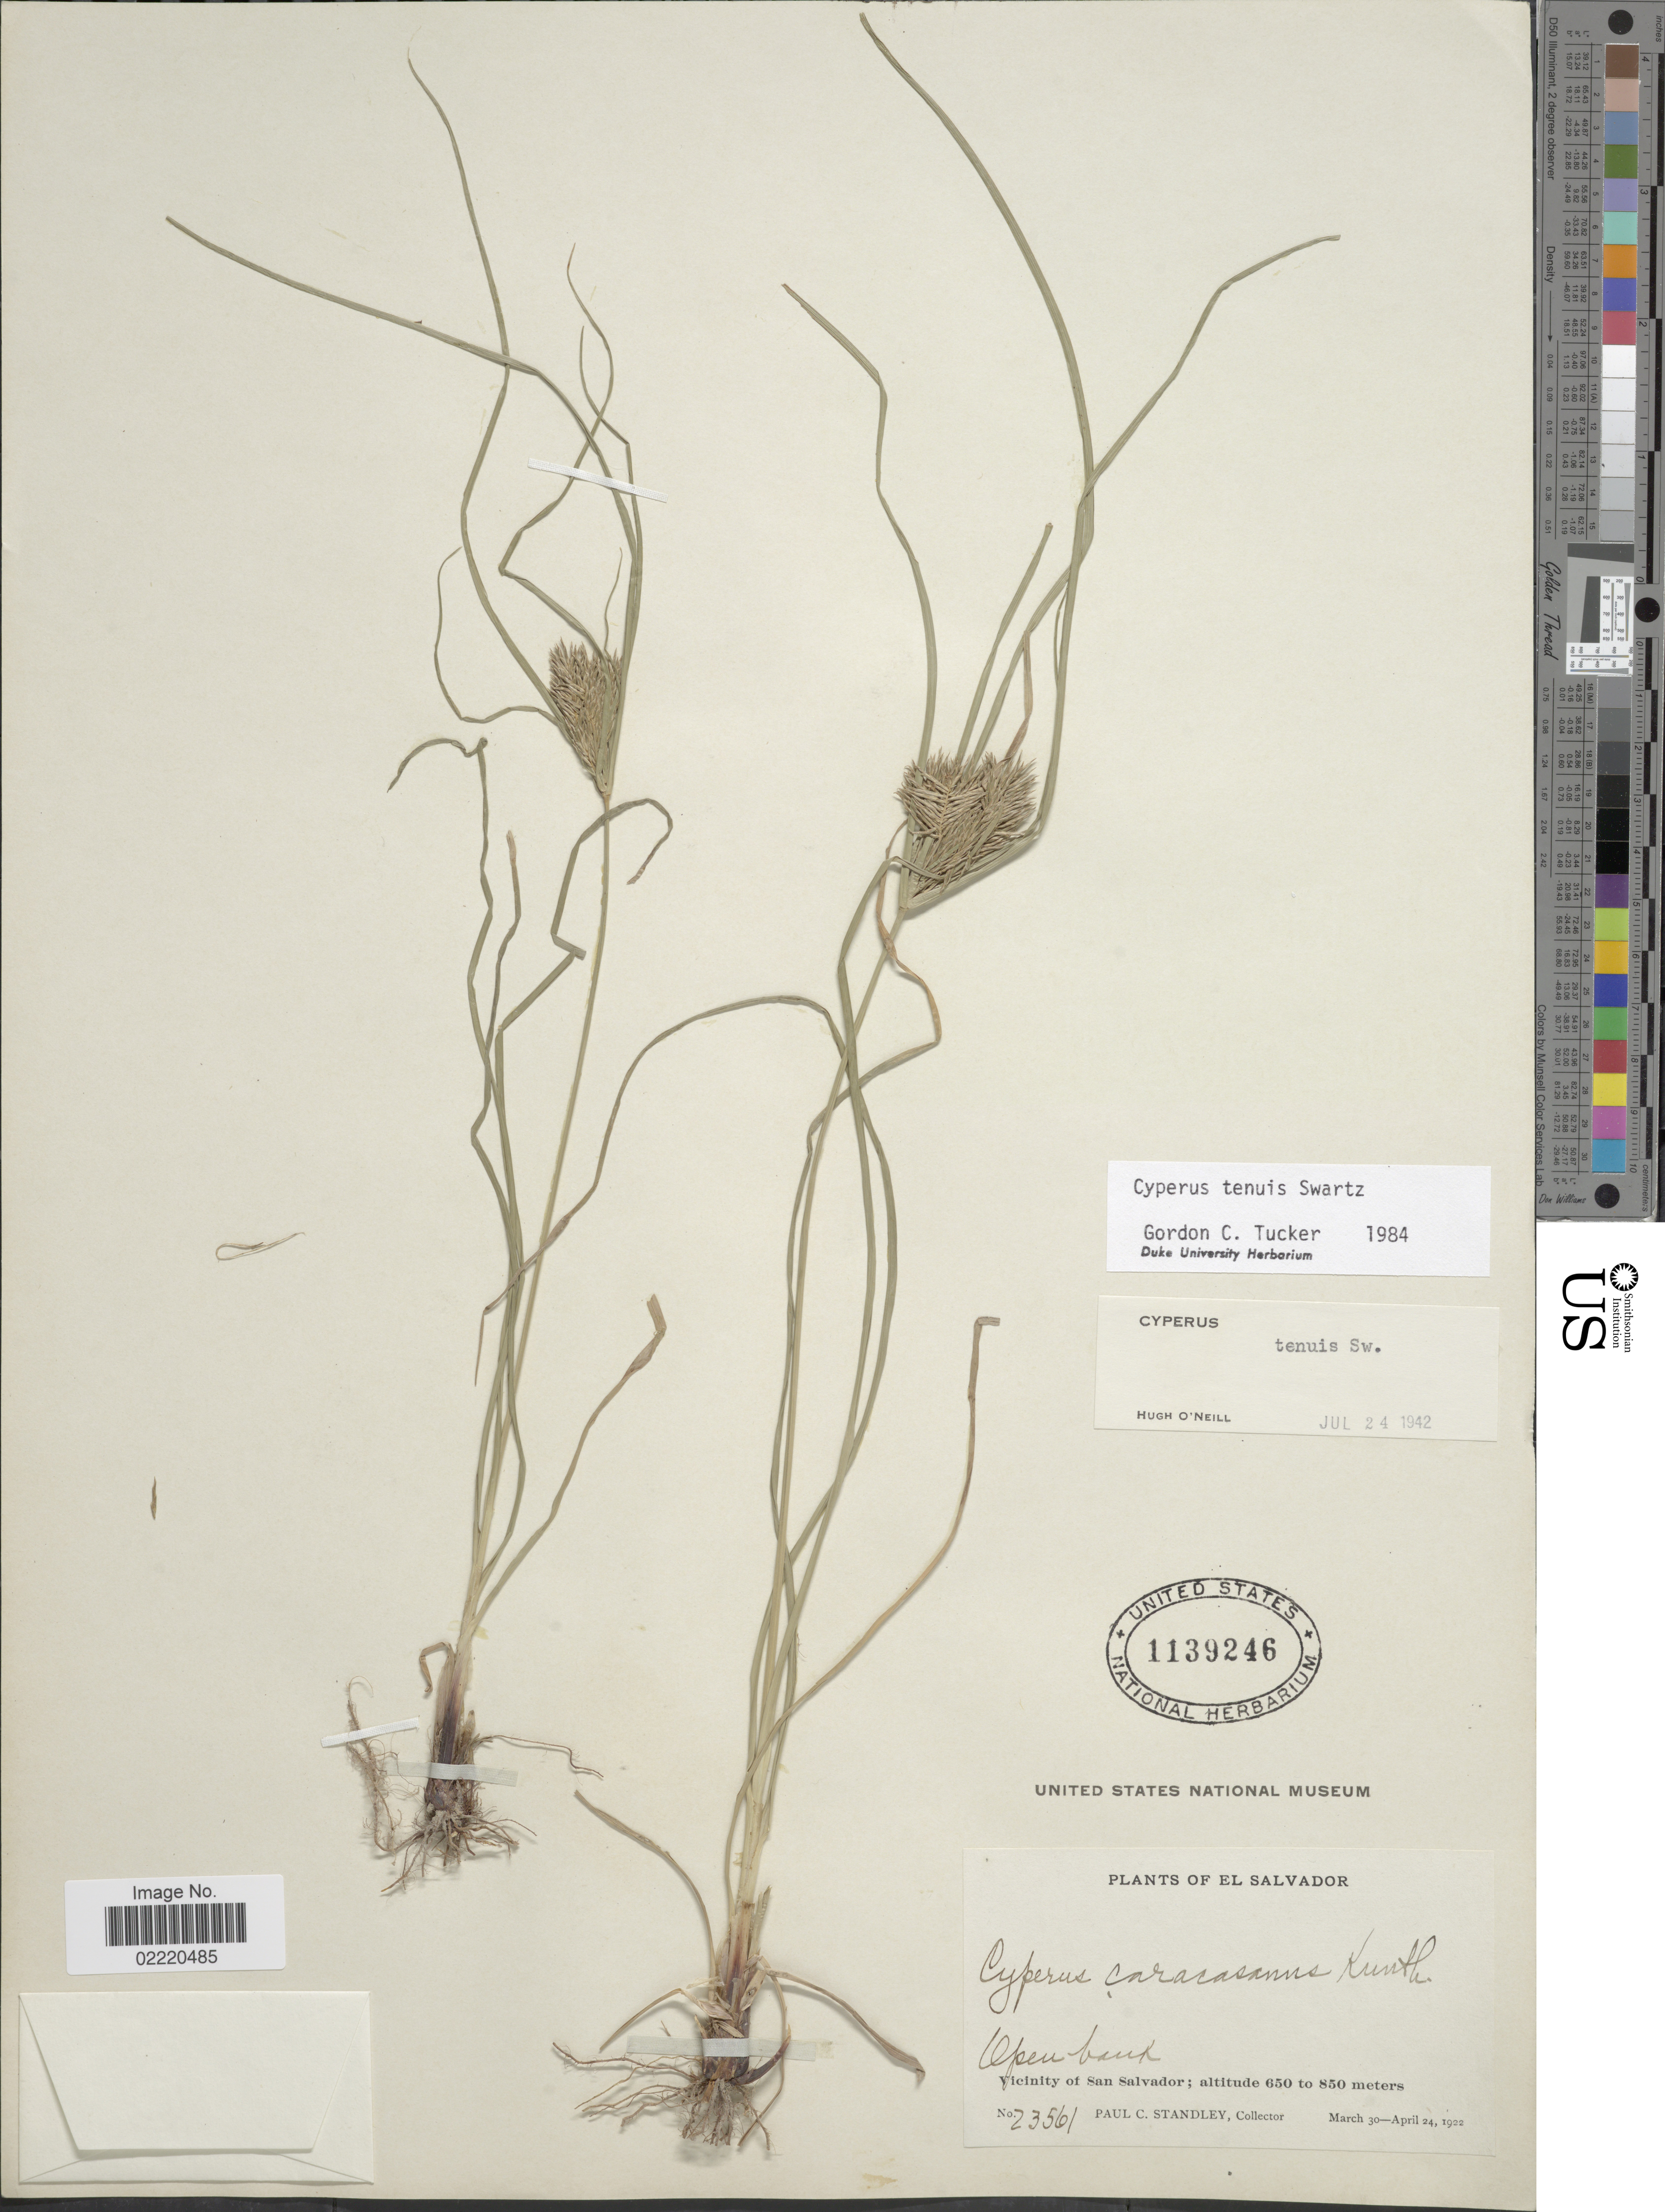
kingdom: Plantae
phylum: Tracheophyta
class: Liliopsida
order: Poales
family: Cyperaceae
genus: Cyperus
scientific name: Cyperus tenuis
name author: Sw.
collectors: P. C. Standley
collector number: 23561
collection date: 1922-03-30/1922-04-24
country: El Salvador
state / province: San Salvador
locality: Open bank, Vicinity of San Salvador.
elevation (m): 650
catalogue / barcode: US 1139246